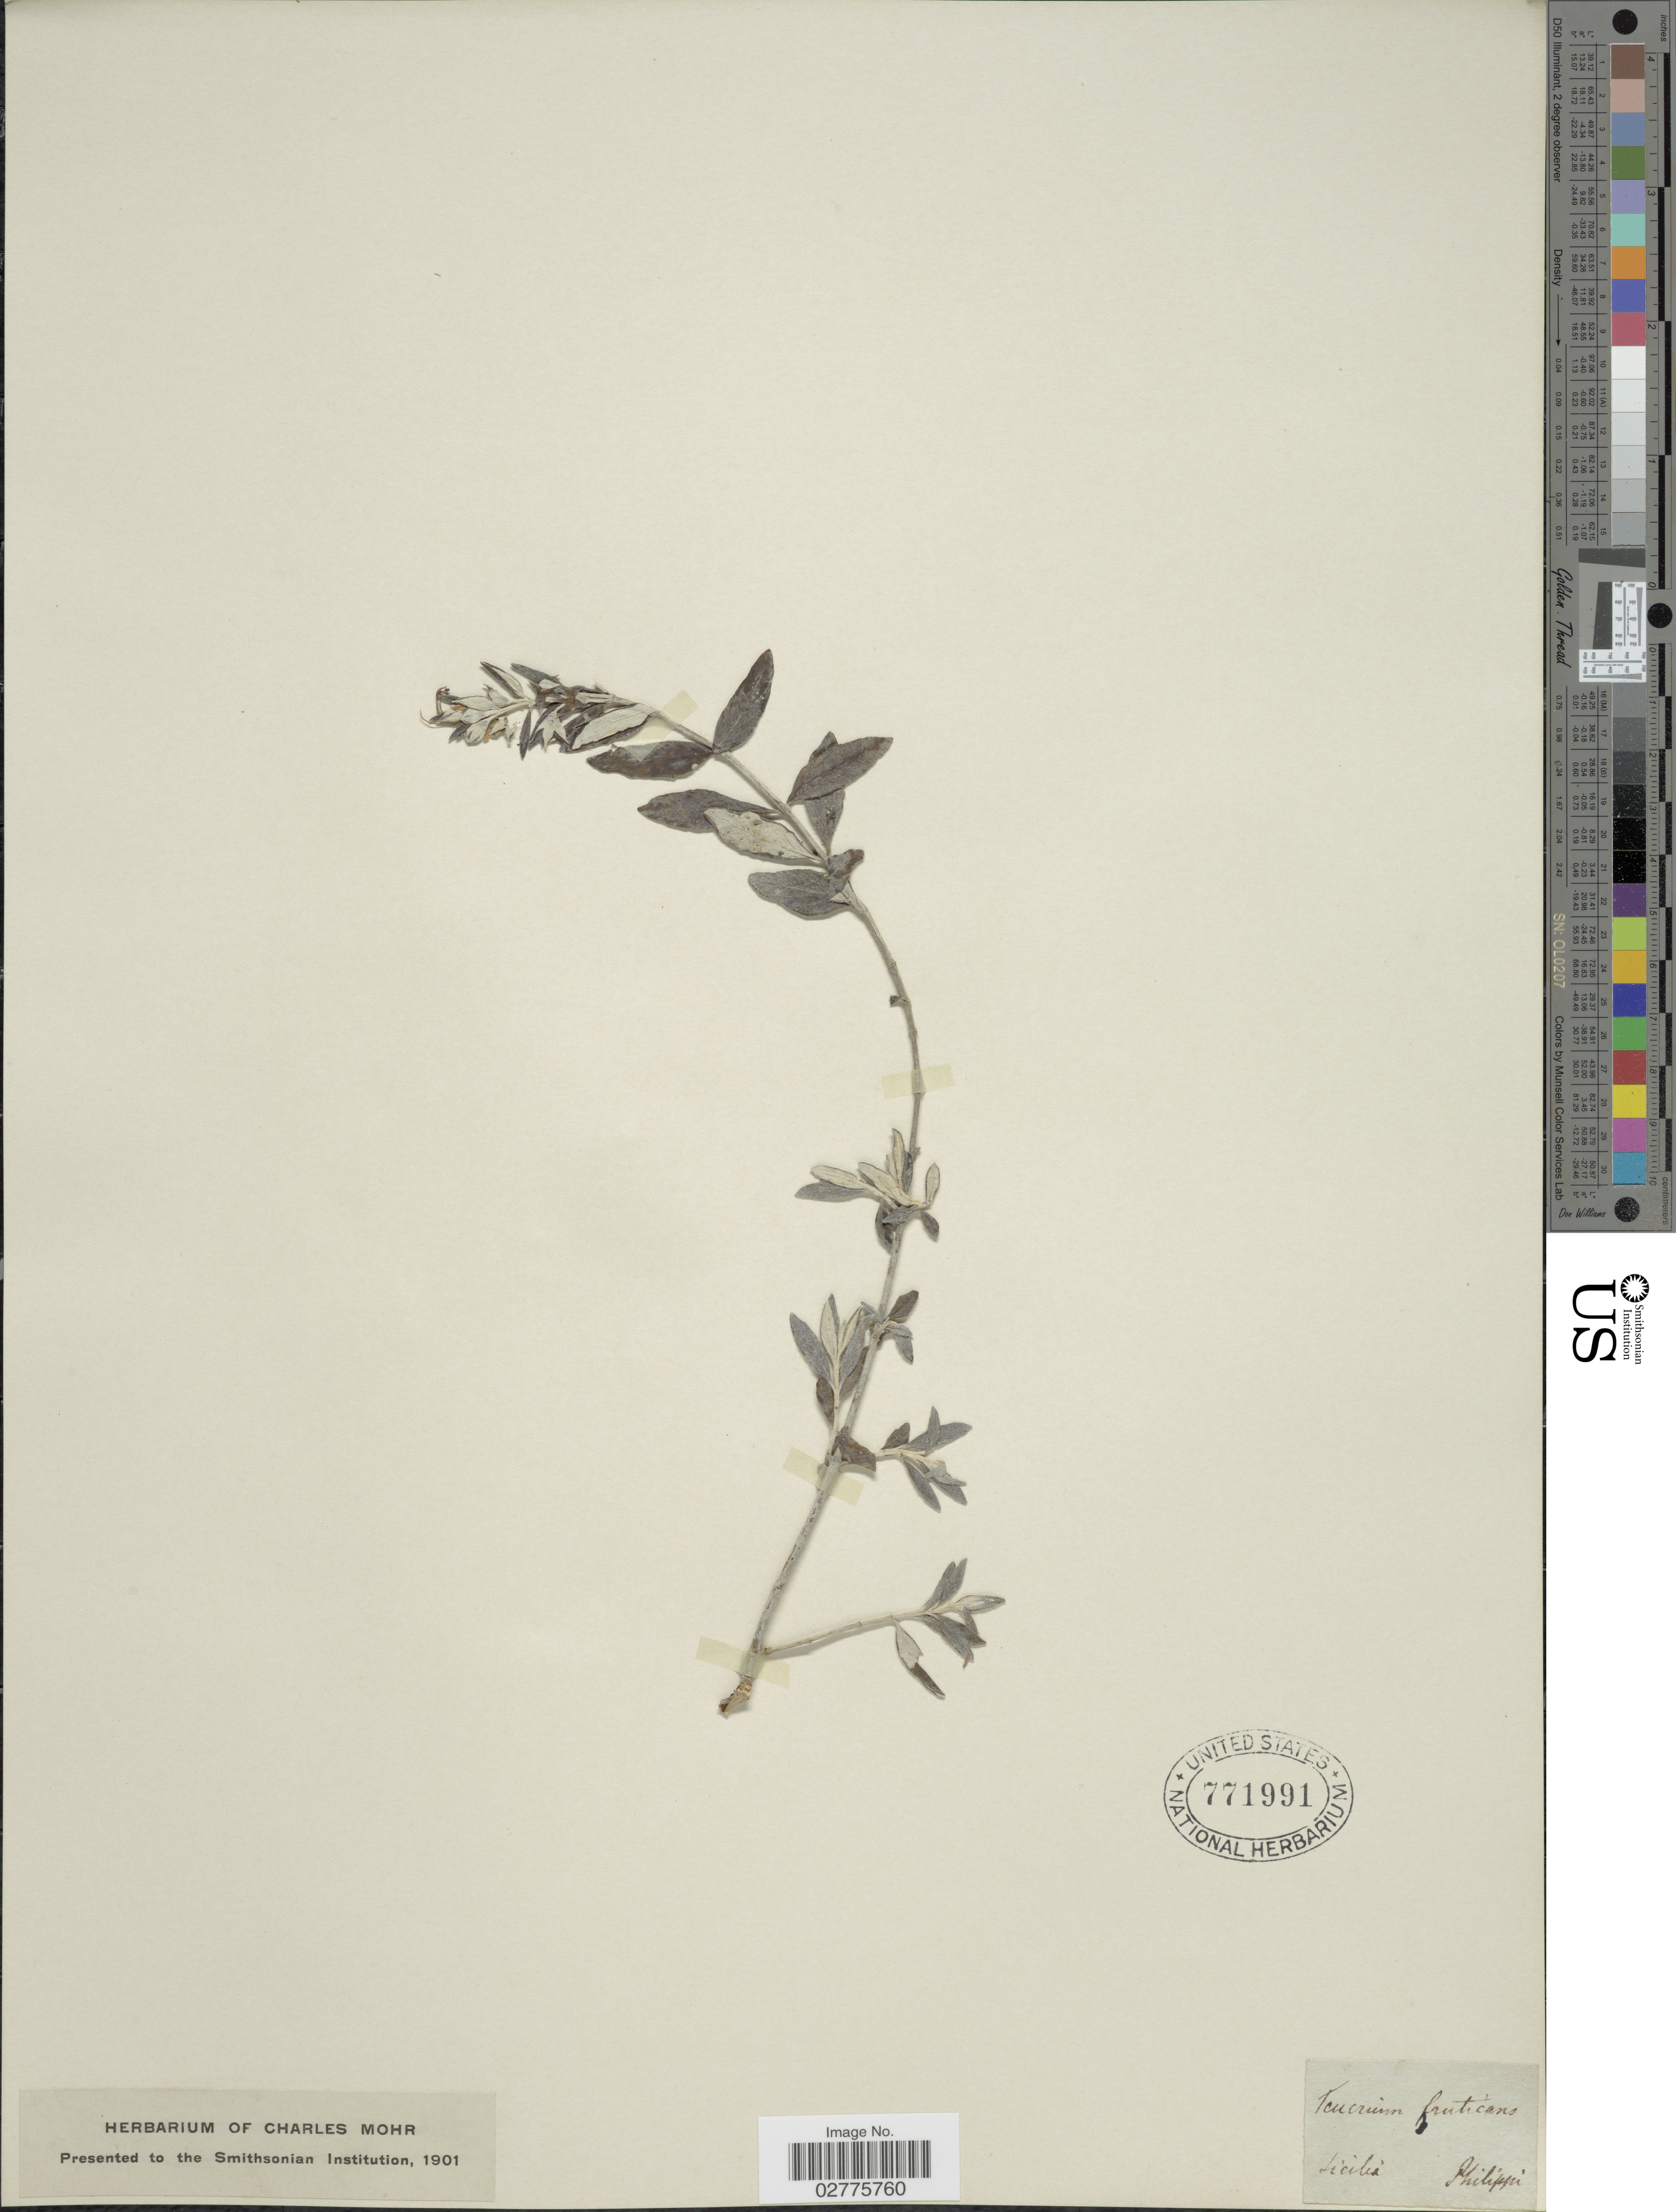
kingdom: Plantae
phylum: Tracheophyta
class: Magnoliopsida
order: Lamiales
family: Lamiaceae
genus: Teucrium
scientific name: Teucrium fruticans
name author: L.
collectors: -. Philippi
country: Italy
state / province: Siciliana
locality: Sicilia.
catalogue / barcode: US 771991